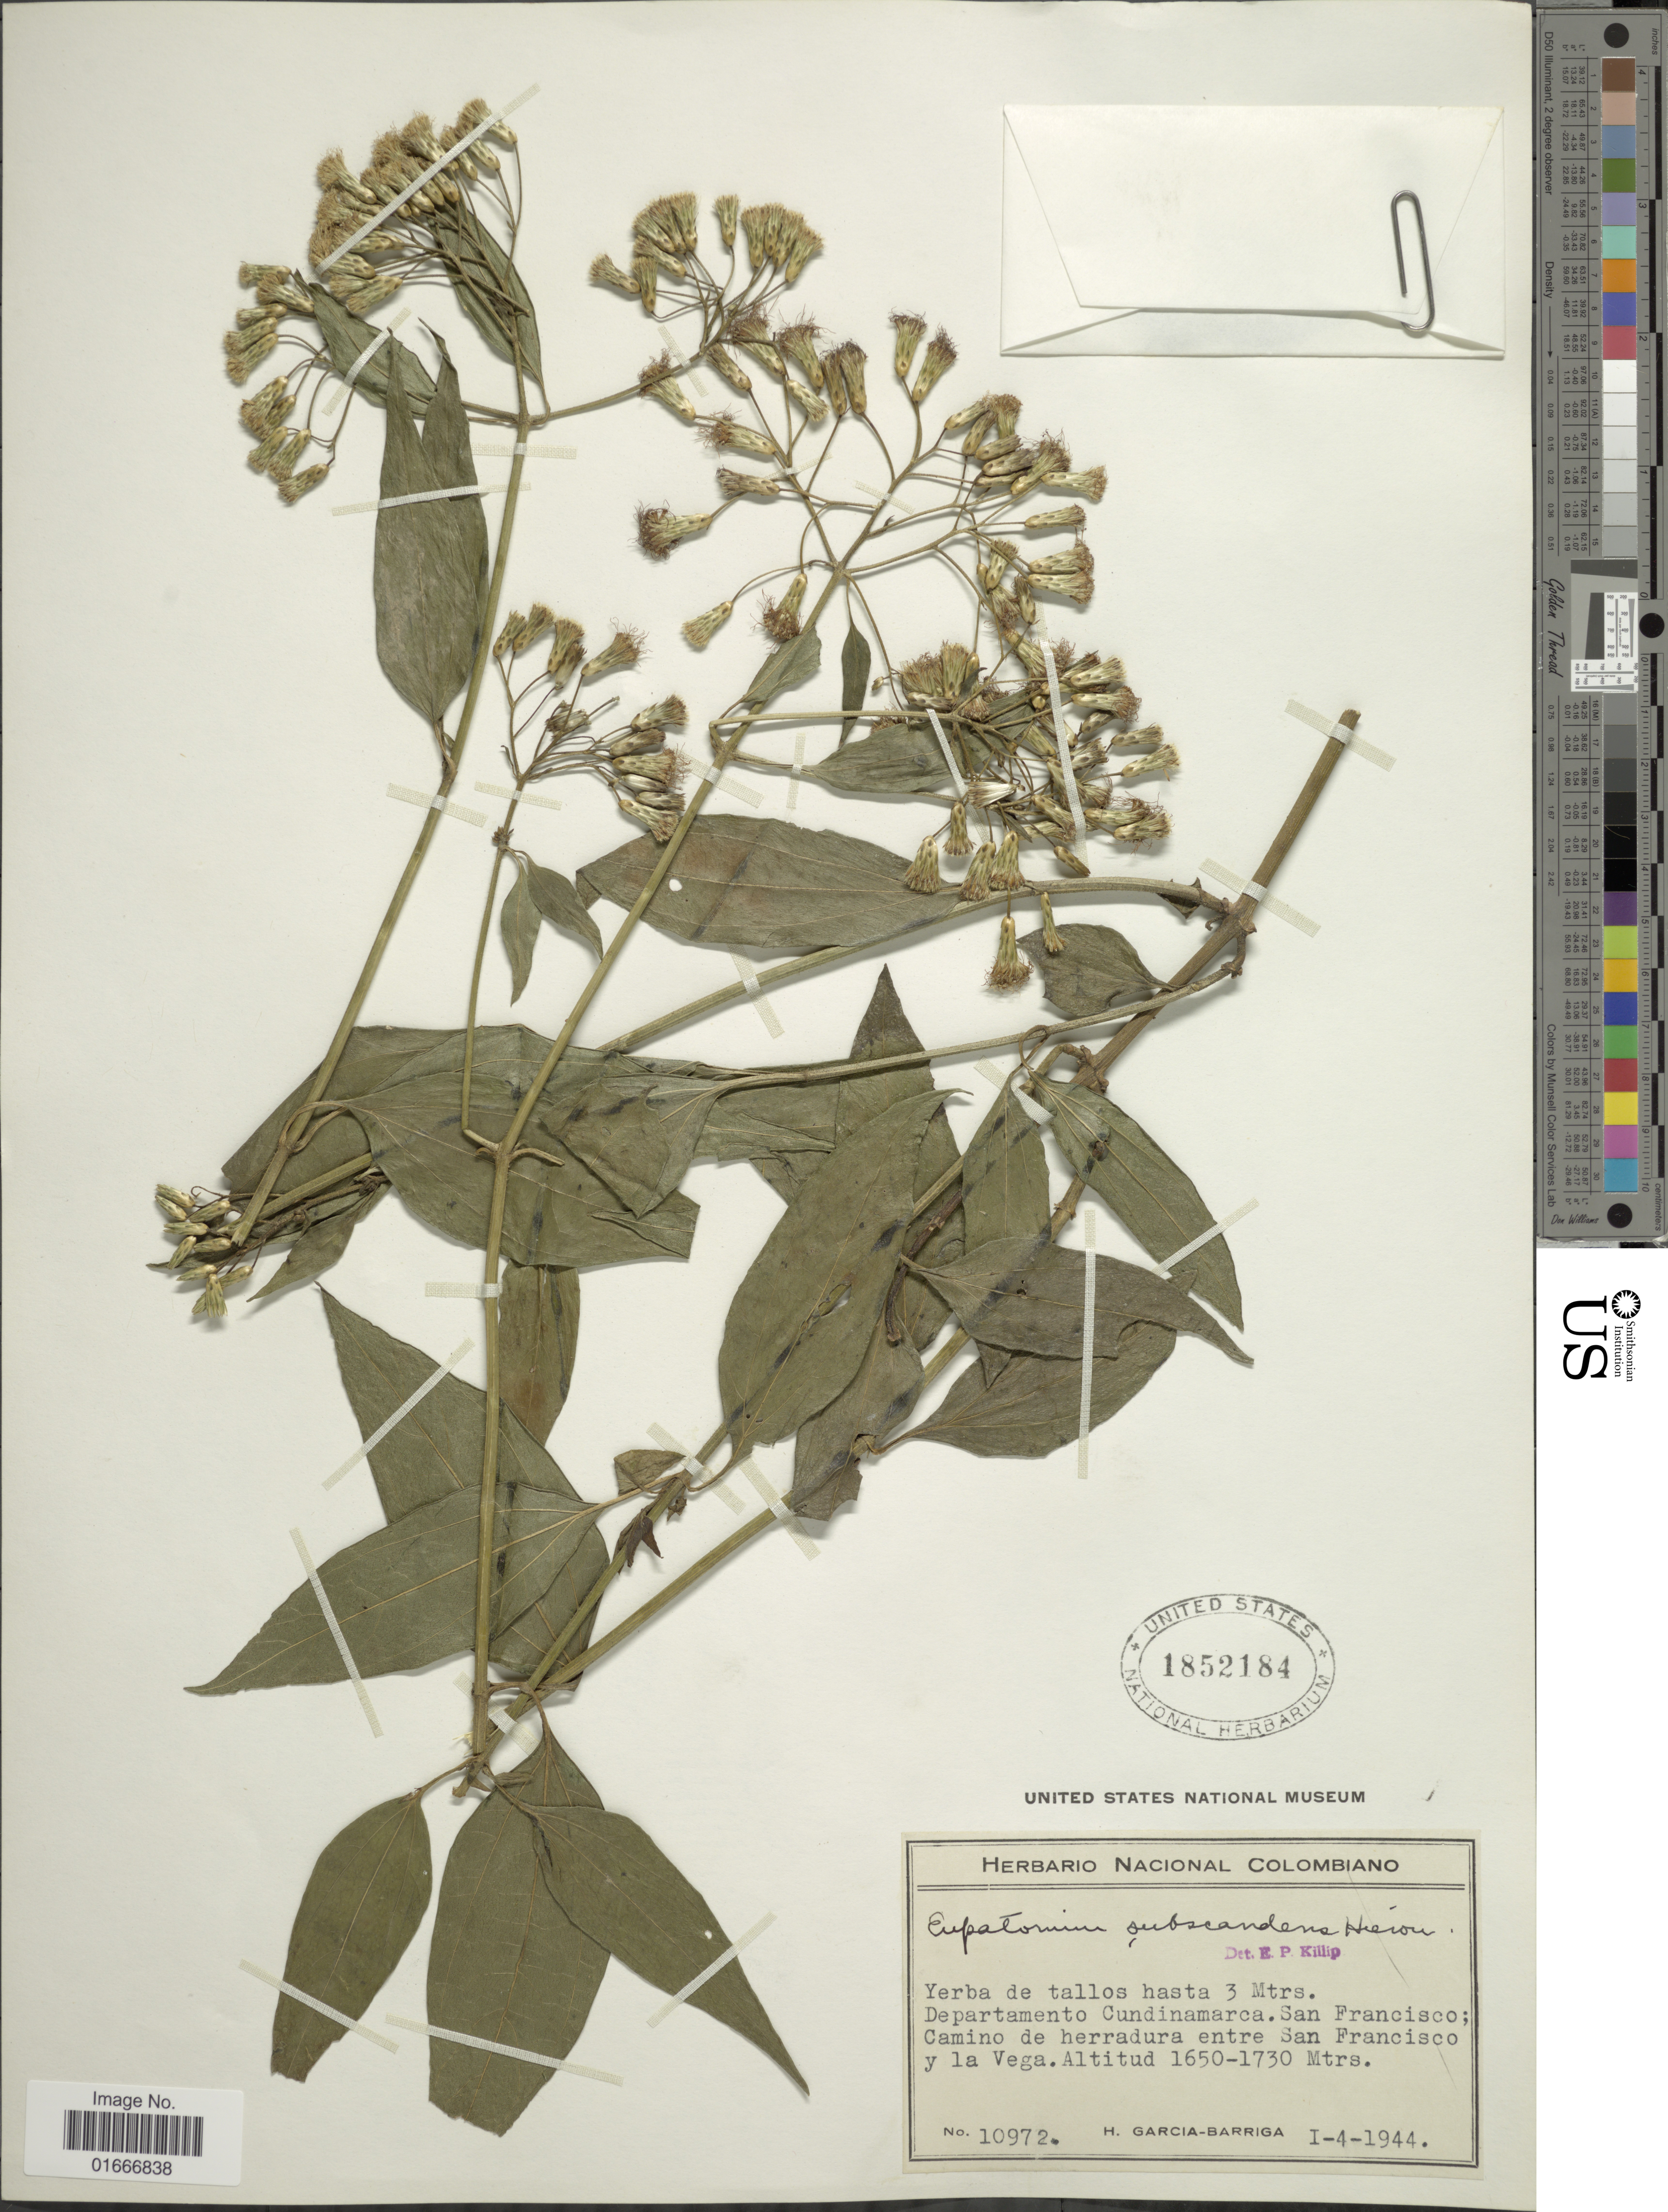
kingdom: Plantae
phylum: Tracheophyta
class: Magnoliopsida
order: Asterales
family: Asteraceae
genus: Chromolaena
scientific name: Chromolaena subscandens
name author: (Hieron.) R.M. King & H. Rob.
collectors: H. García Barriga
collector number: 10972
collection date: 1944-04-01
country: Colombia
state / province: Cundinamarca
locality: Colombiano. Departamento Cundinamarca. San Francisco Camino de herradura entre San Francisco y la Vega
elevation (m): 1650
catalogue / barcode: US 1852184